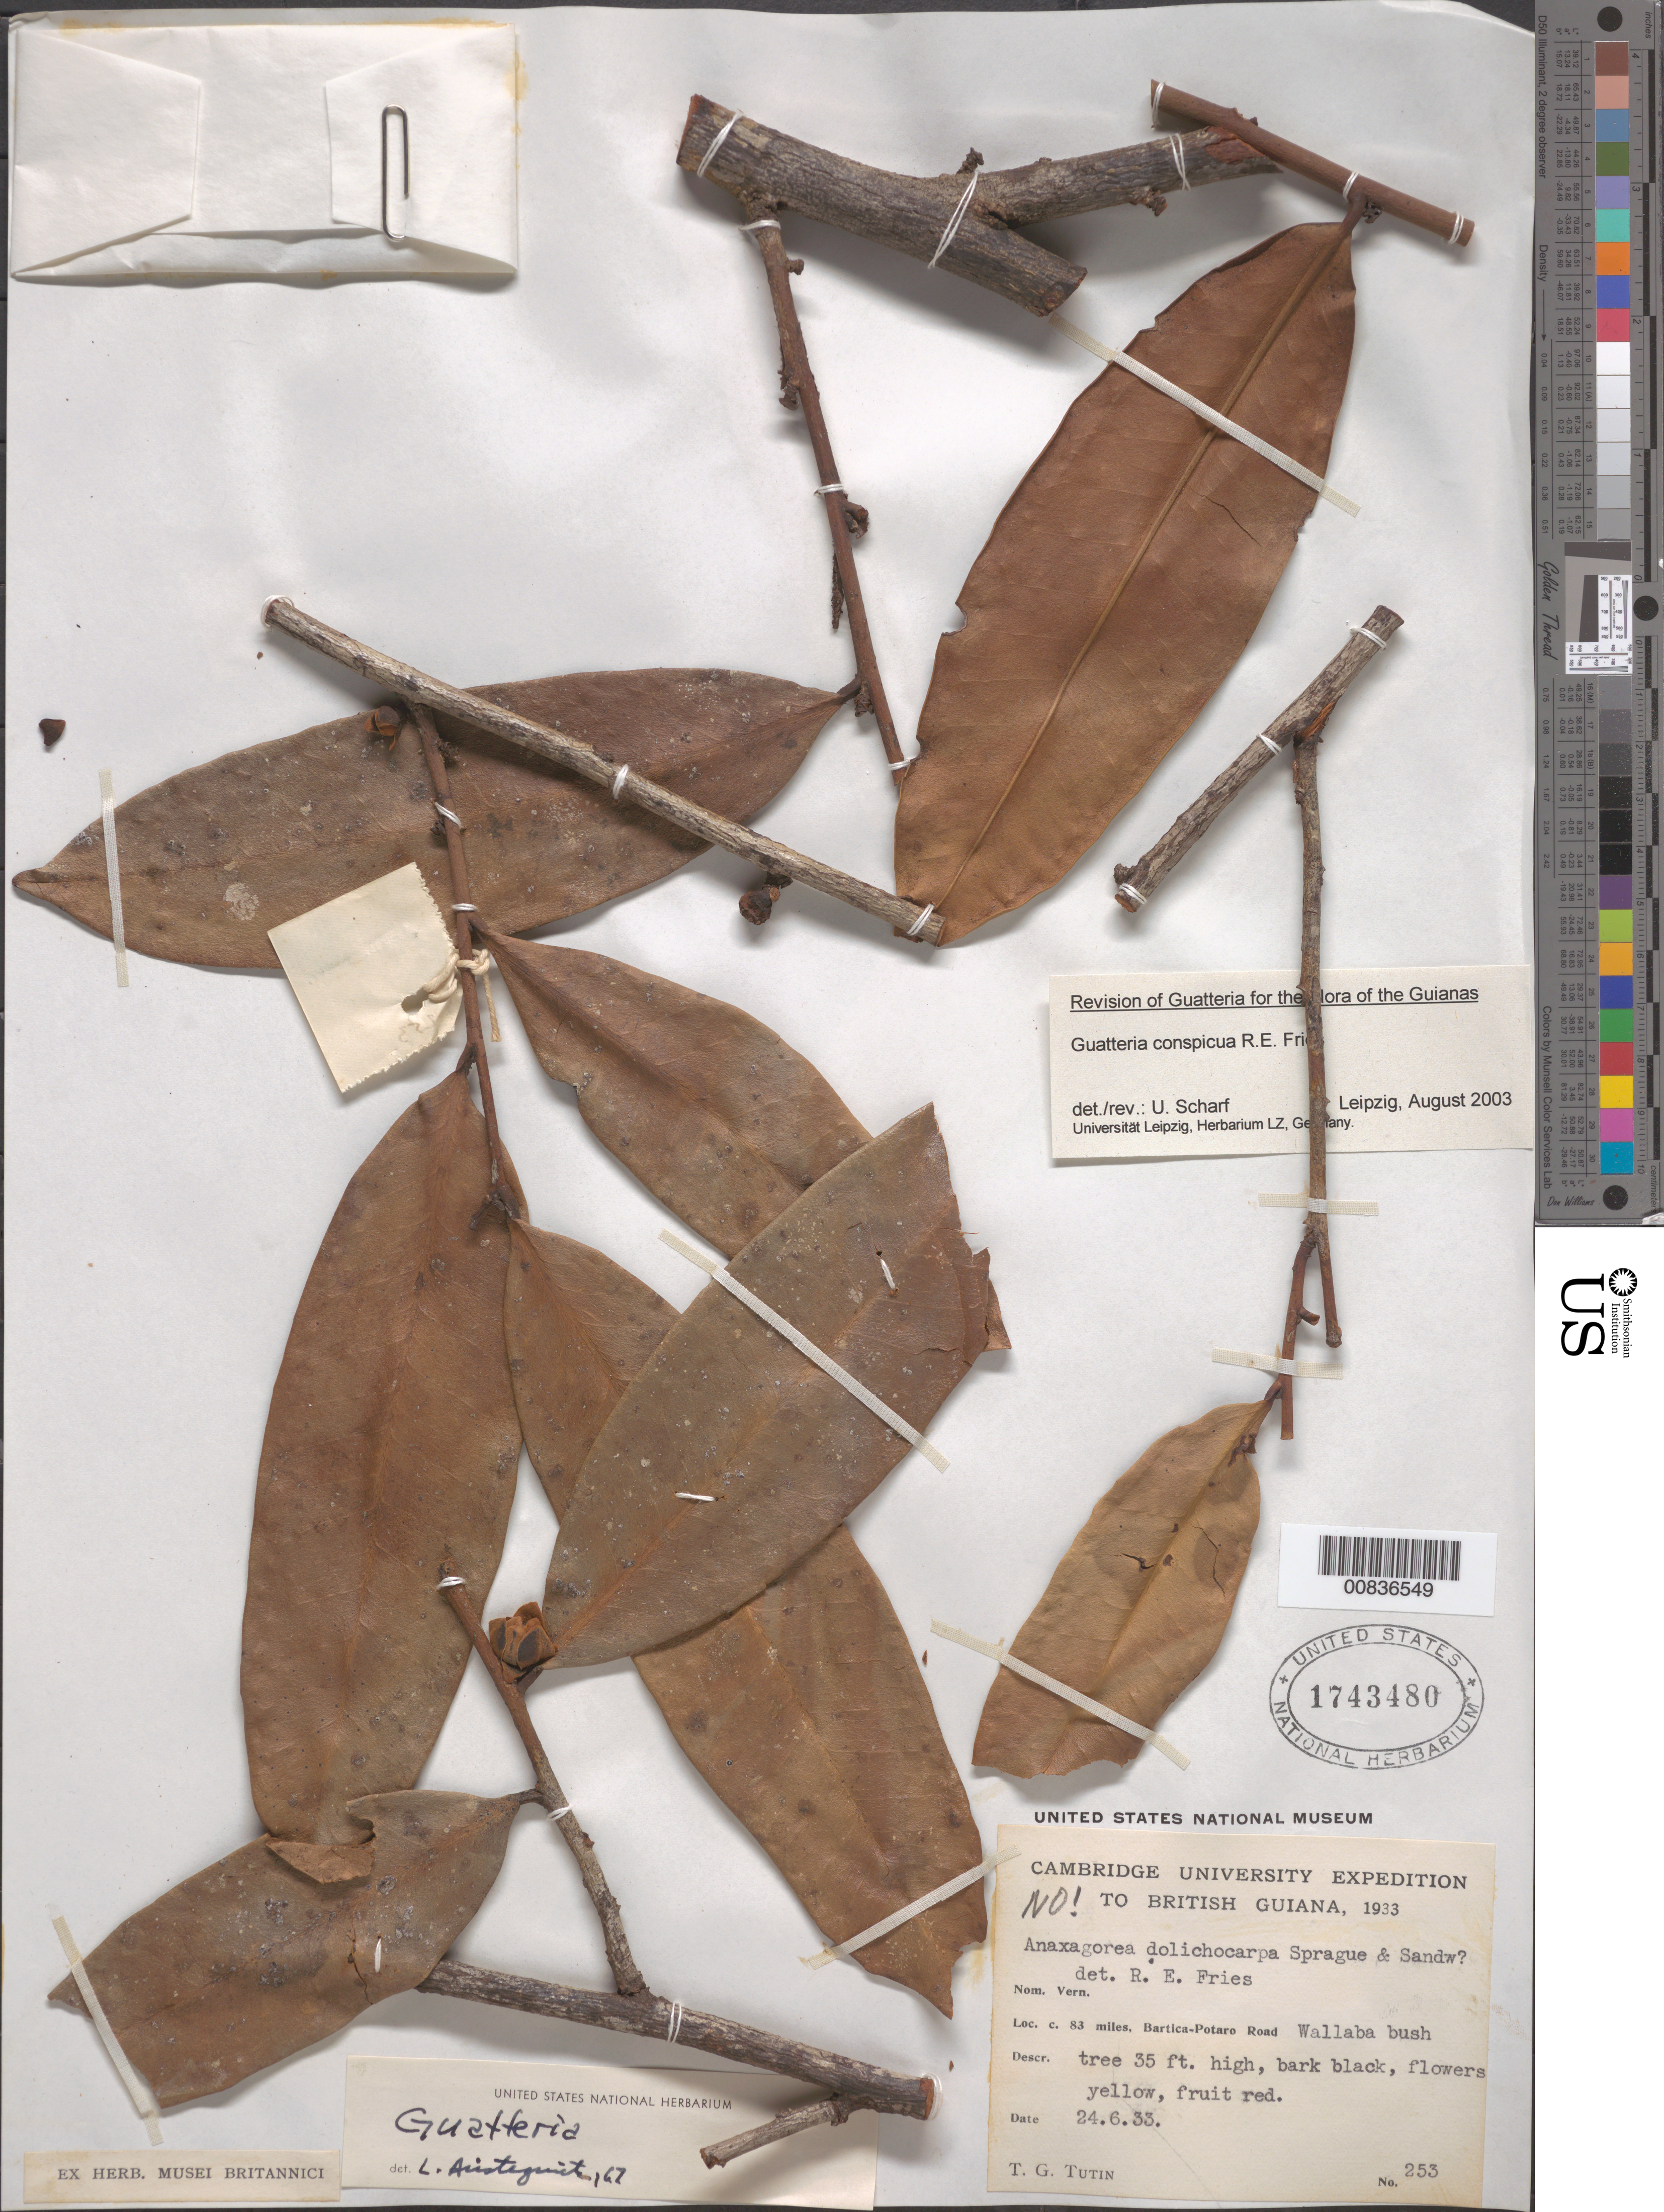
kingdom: Plantae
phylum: Tracheophyta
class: Magnoliopsida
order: Magnoliales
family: Annonaceae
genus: Guatteria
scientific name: Guatteria conspicua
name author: R.E. Fr.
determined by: Scharf, U.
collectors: T. G. Tutin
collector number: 253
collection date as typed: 24-Jun-33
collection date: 1933-06-24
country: Guyana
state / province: Potaro-Siparuni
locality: Bartica-Potaro road, mile 83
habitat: Wallaba bush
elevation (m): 122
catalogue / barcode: US 1743480